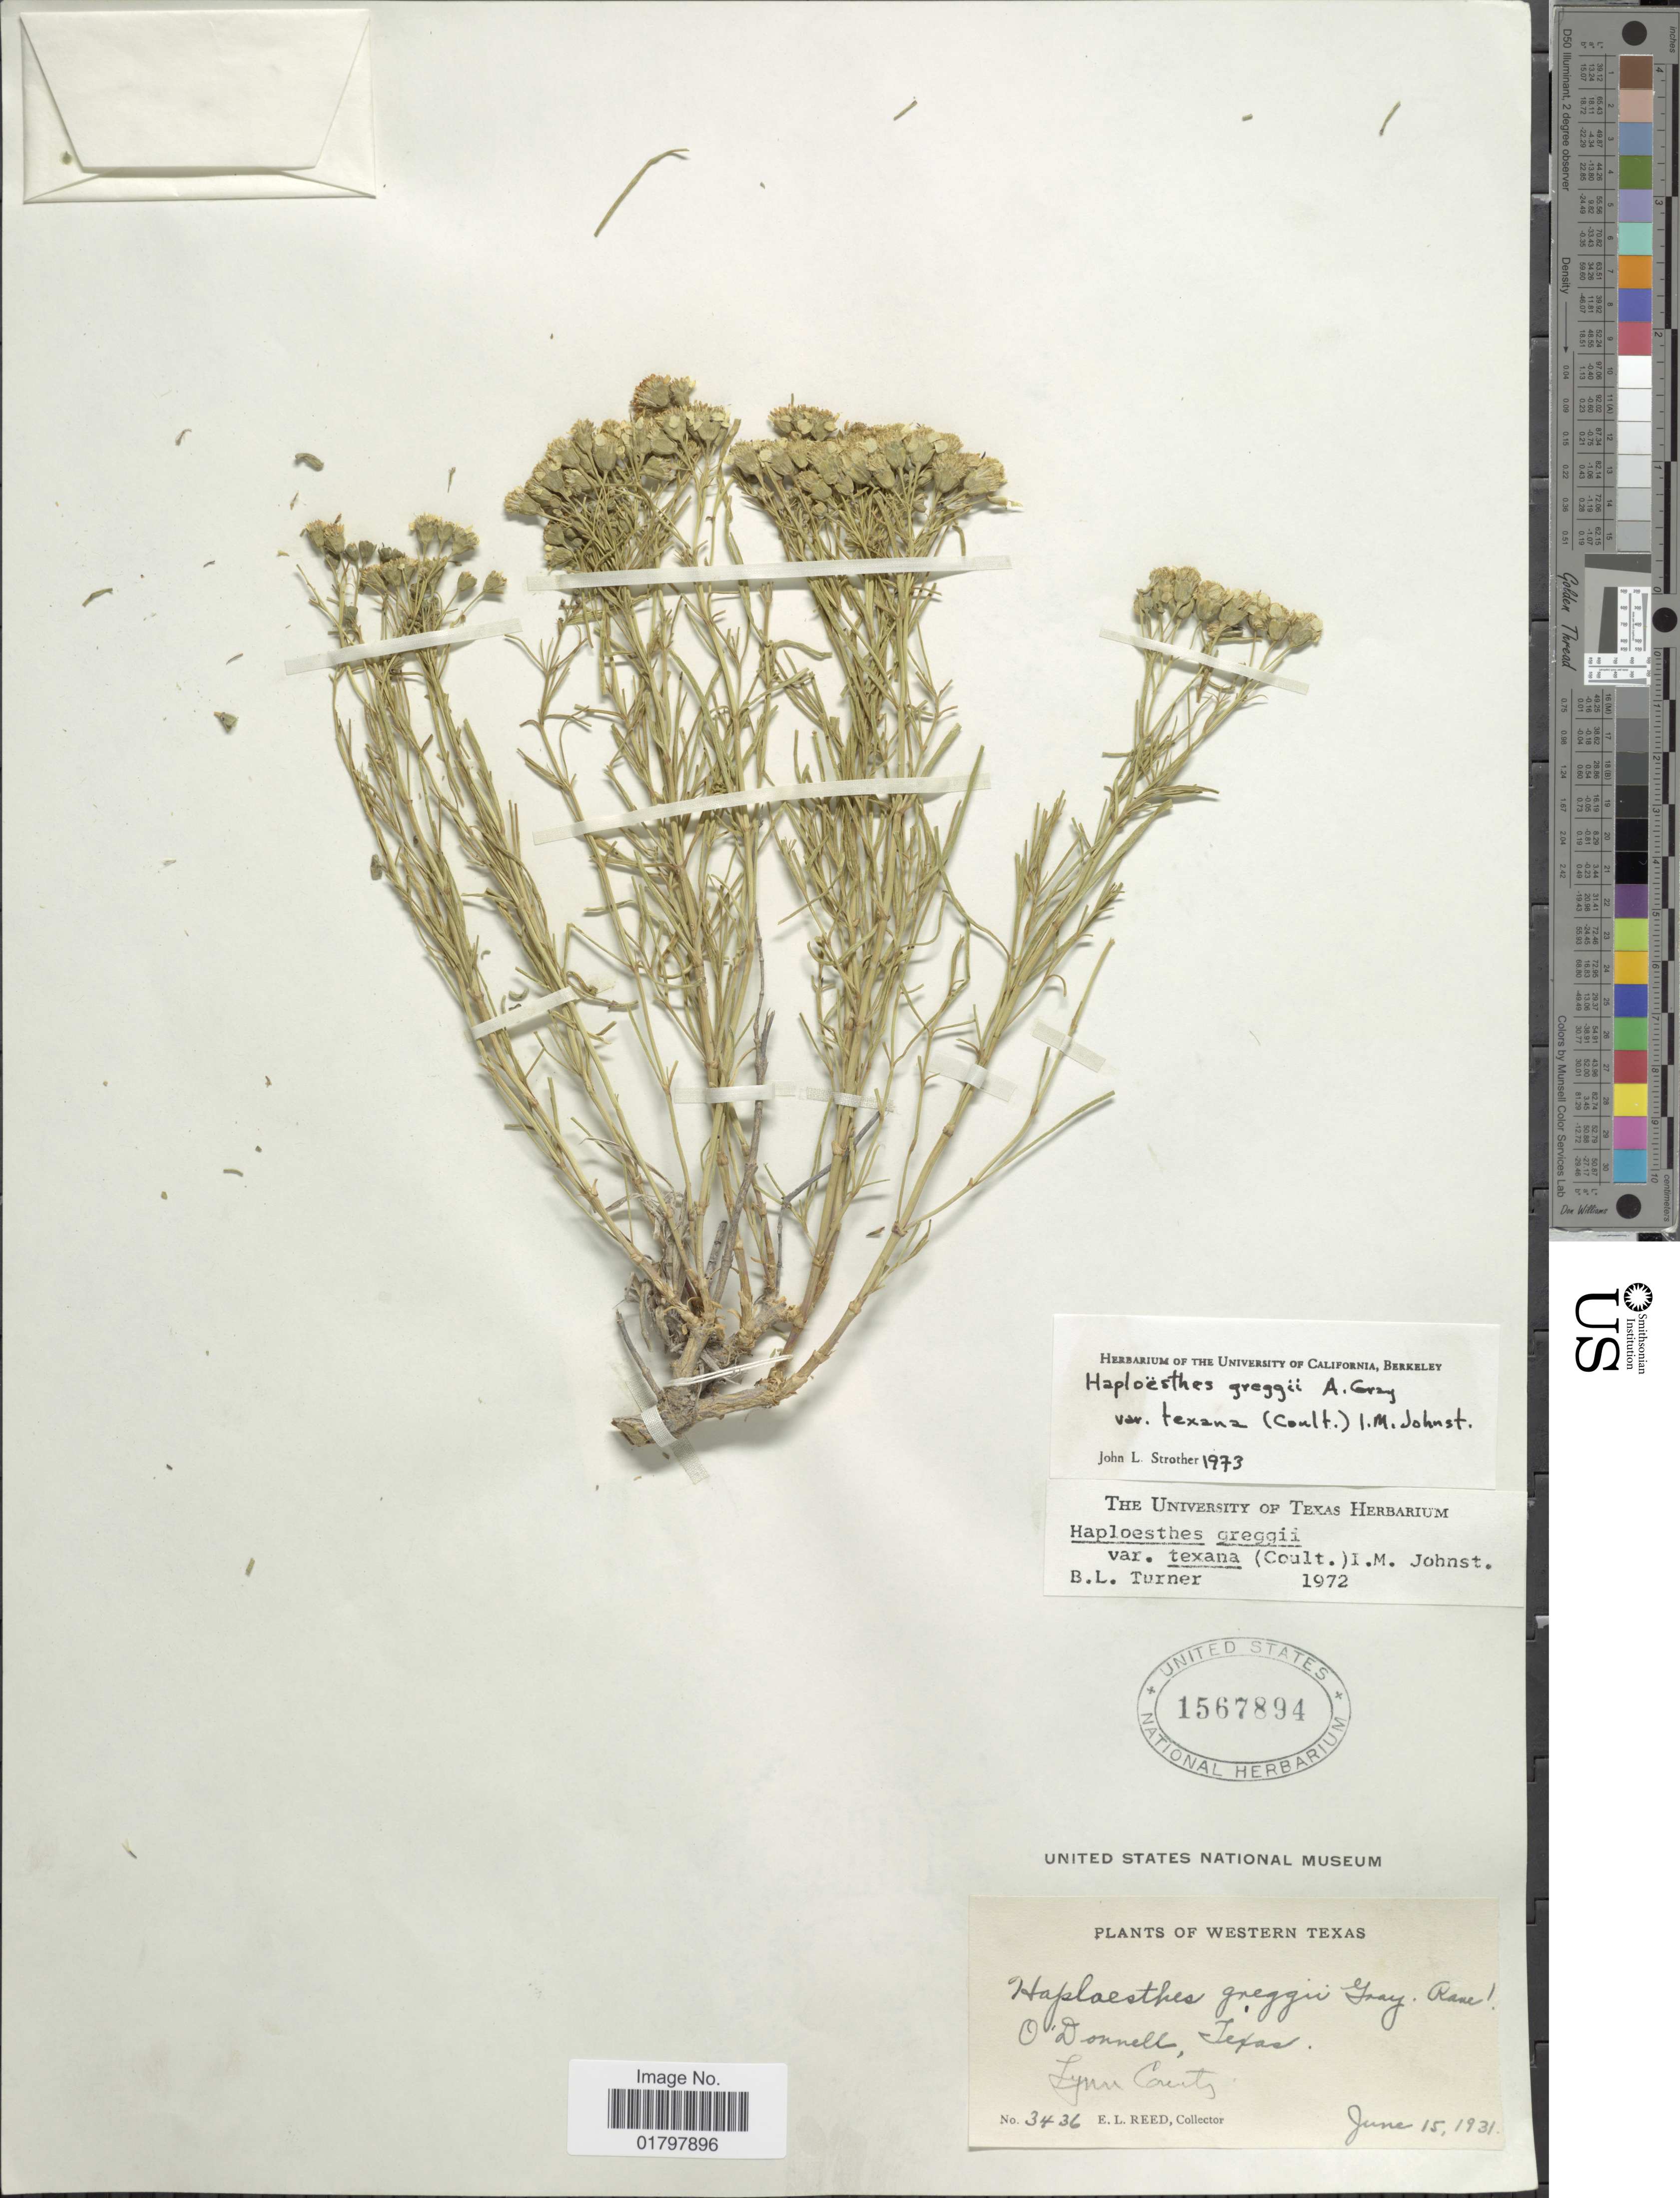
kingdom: Plantae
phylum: Tracheophyta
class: Magnoliopsida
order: Asterales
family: Asteraceae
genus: Haploesthes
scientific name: Haploesthes greggii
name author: A. Gray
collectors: E. Reed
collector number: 3436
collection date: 1931-06-15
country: United States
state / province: Texas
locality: Western Texas. O'Donnell, Texas. Lynn County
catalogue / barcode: US 1567894